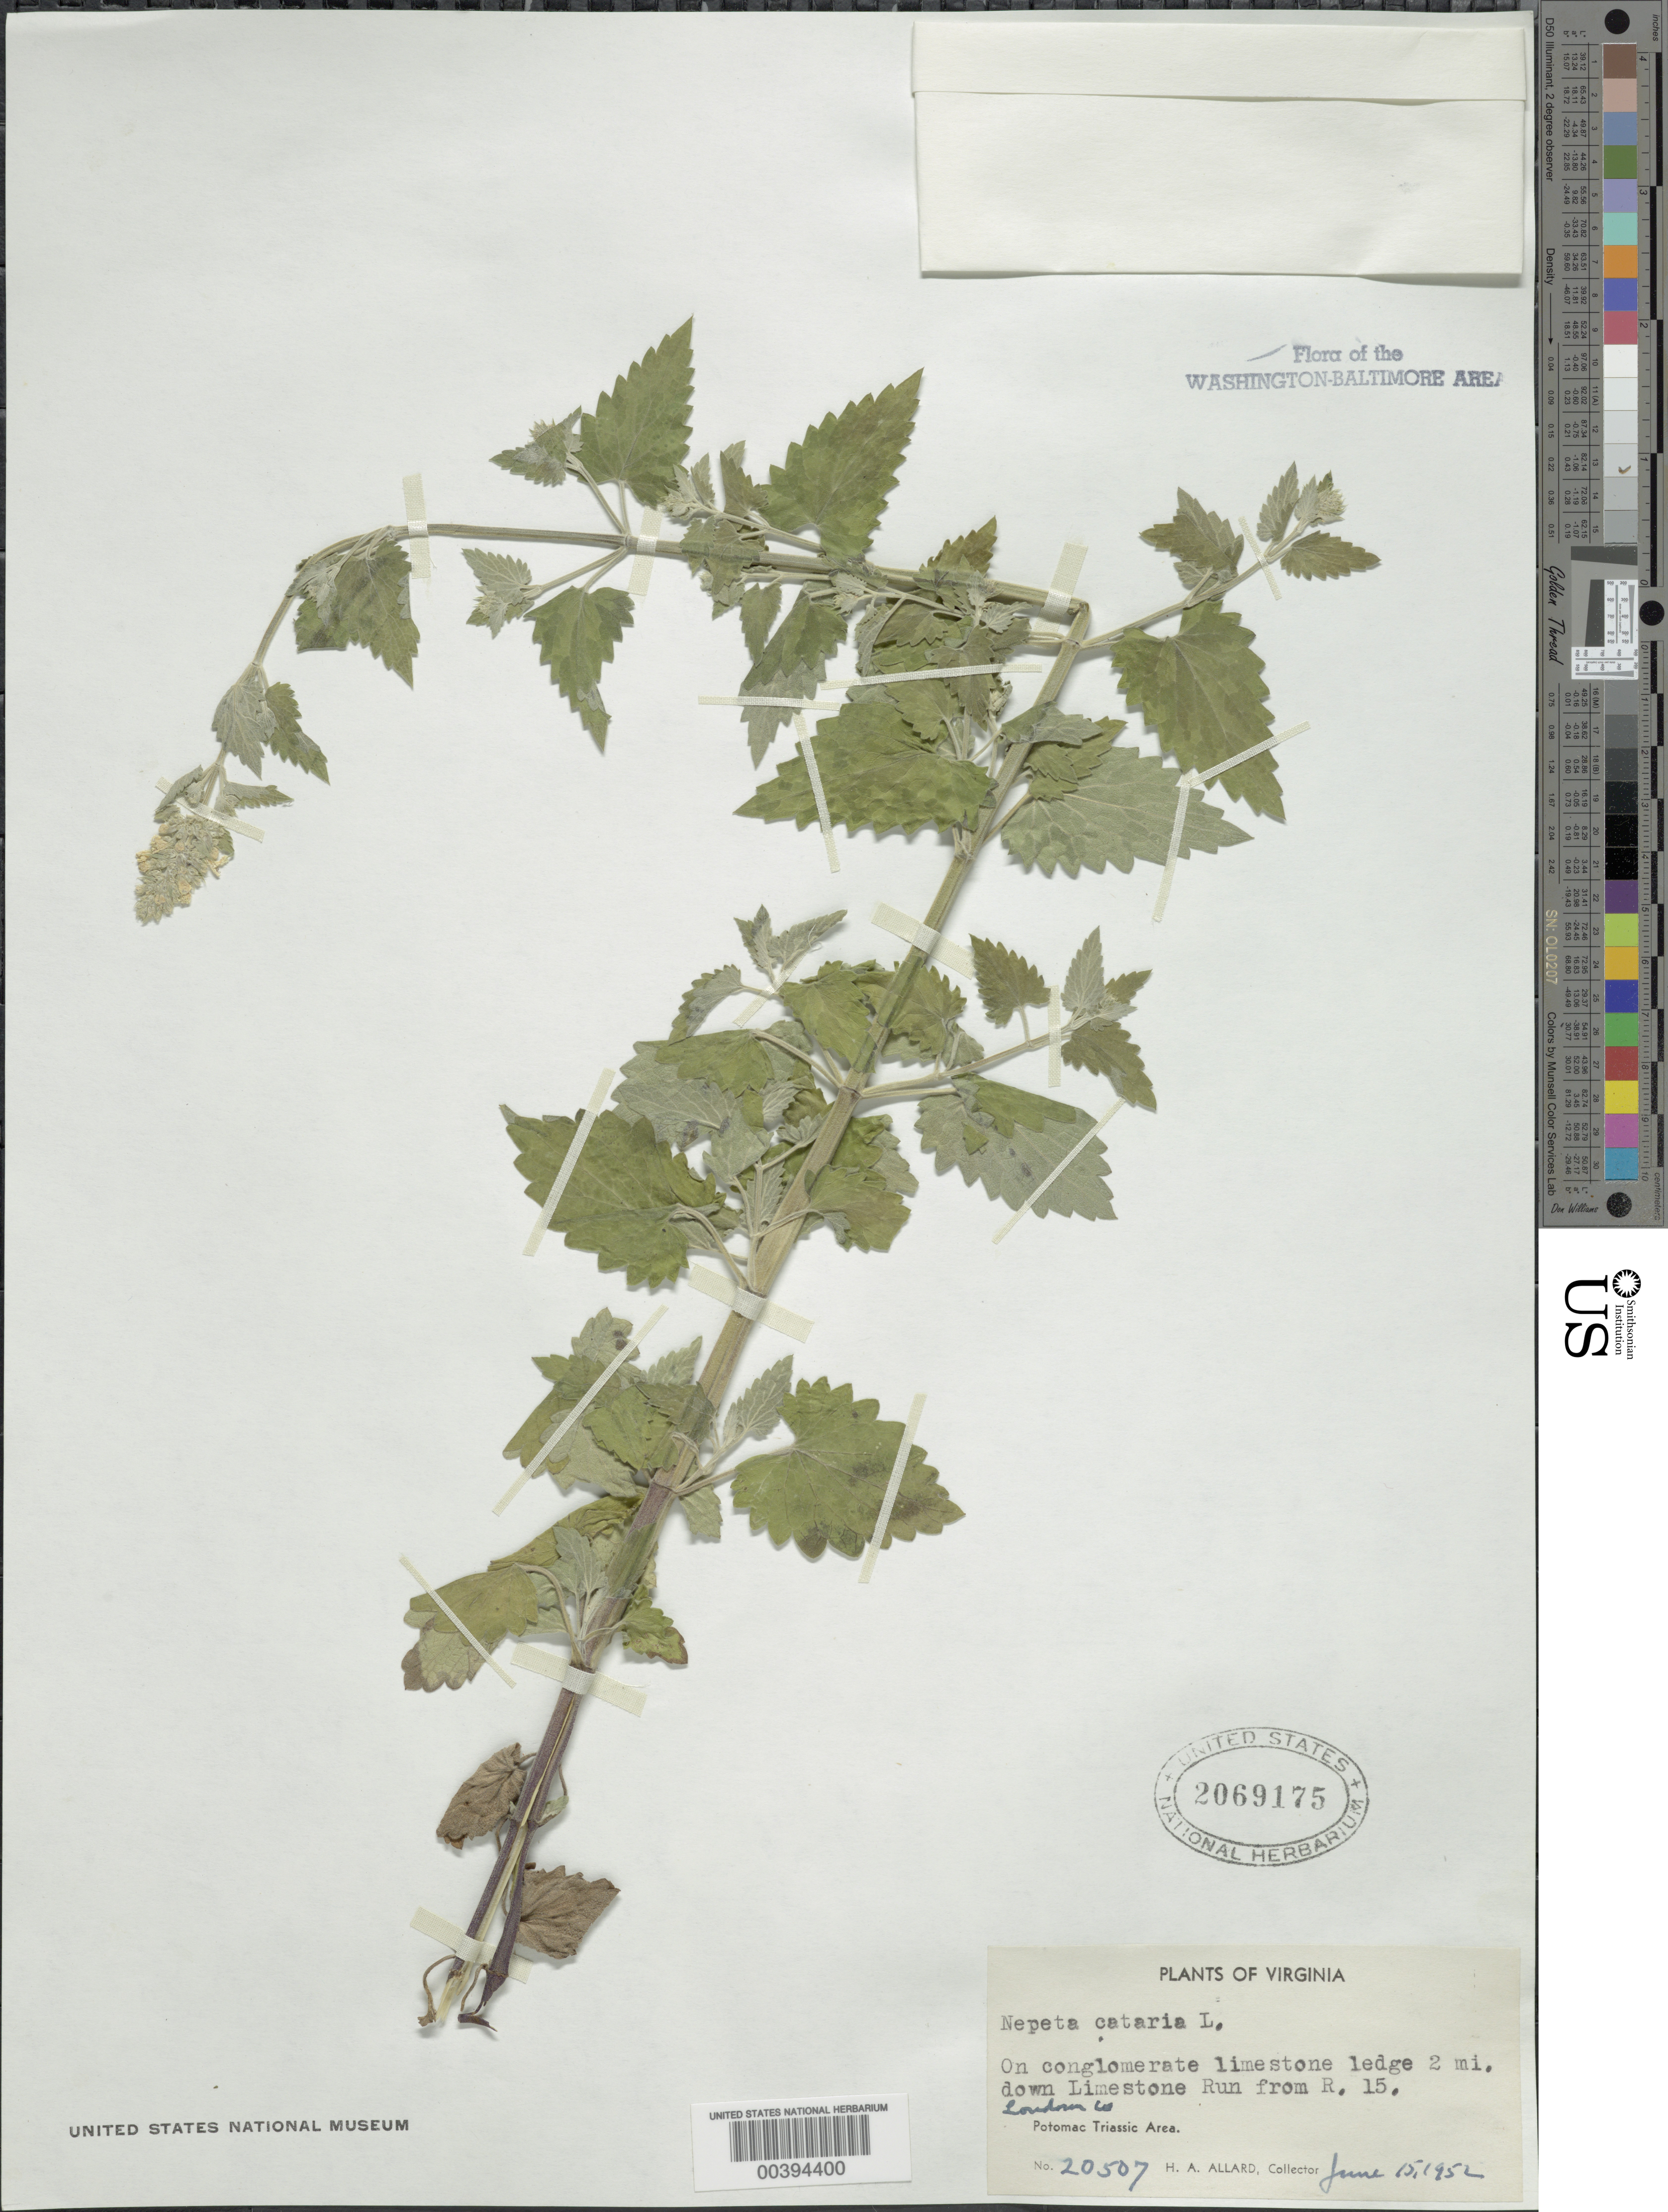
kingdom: Plantae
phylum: Tracheophyta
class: Magnoliopsida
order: Lamiales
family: Lamiaceae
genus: Nepeta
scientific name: Nepeta cataria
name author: L.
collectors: H. A. Allard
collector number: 20507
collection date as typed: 15 Jun 1952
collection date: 1952-06-15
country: United States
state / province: Virginia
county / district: Loudoun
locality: Downstream from Route 15 on Limestone Run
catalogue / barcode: US 2069175